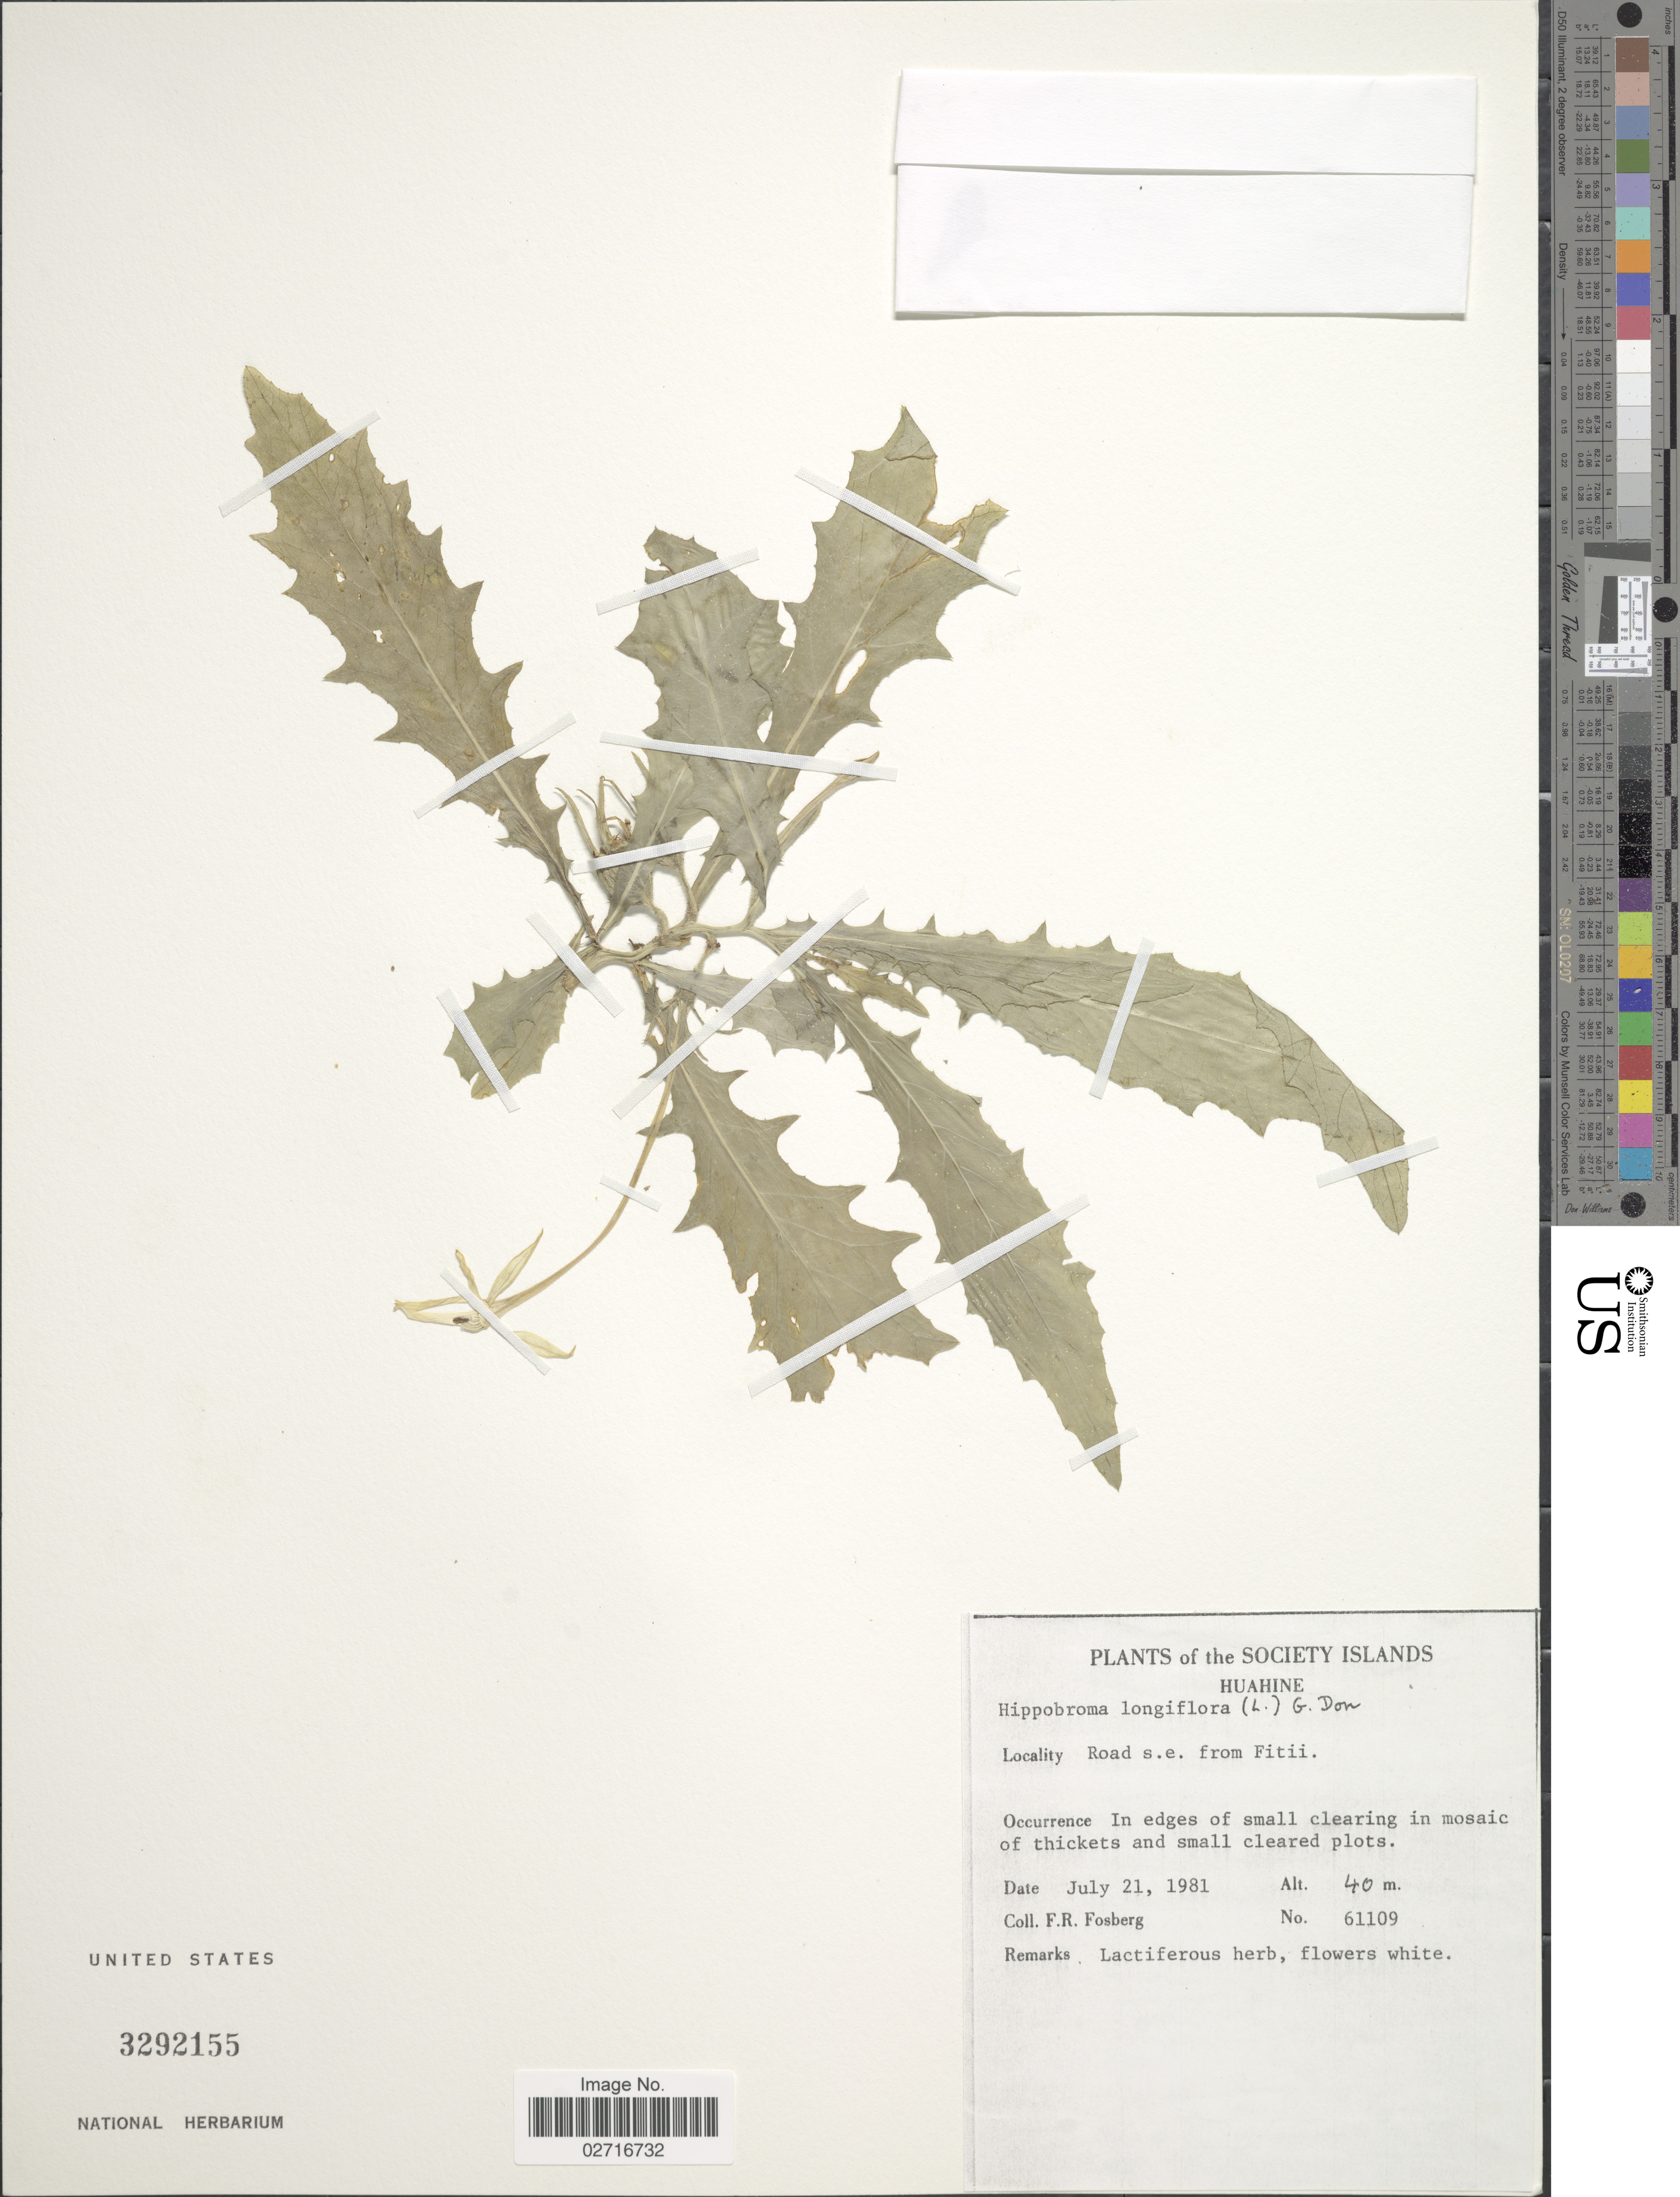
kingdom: Plantae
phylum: Tracheophyta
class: Magnoliopsida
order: Asterales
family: Campanulaceae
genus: Hippobroma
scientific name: Hippobroma longiflora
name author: (L.) G. Don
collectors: F. R. Fosberg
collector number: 61109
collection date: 1981-07-21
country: French Polynesia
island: Huahine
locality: The Society Islands, Huahine, Road s.e. from Fitii, in edge of small clearing in mossic thickets.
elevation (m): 40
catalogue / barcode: US 3292155